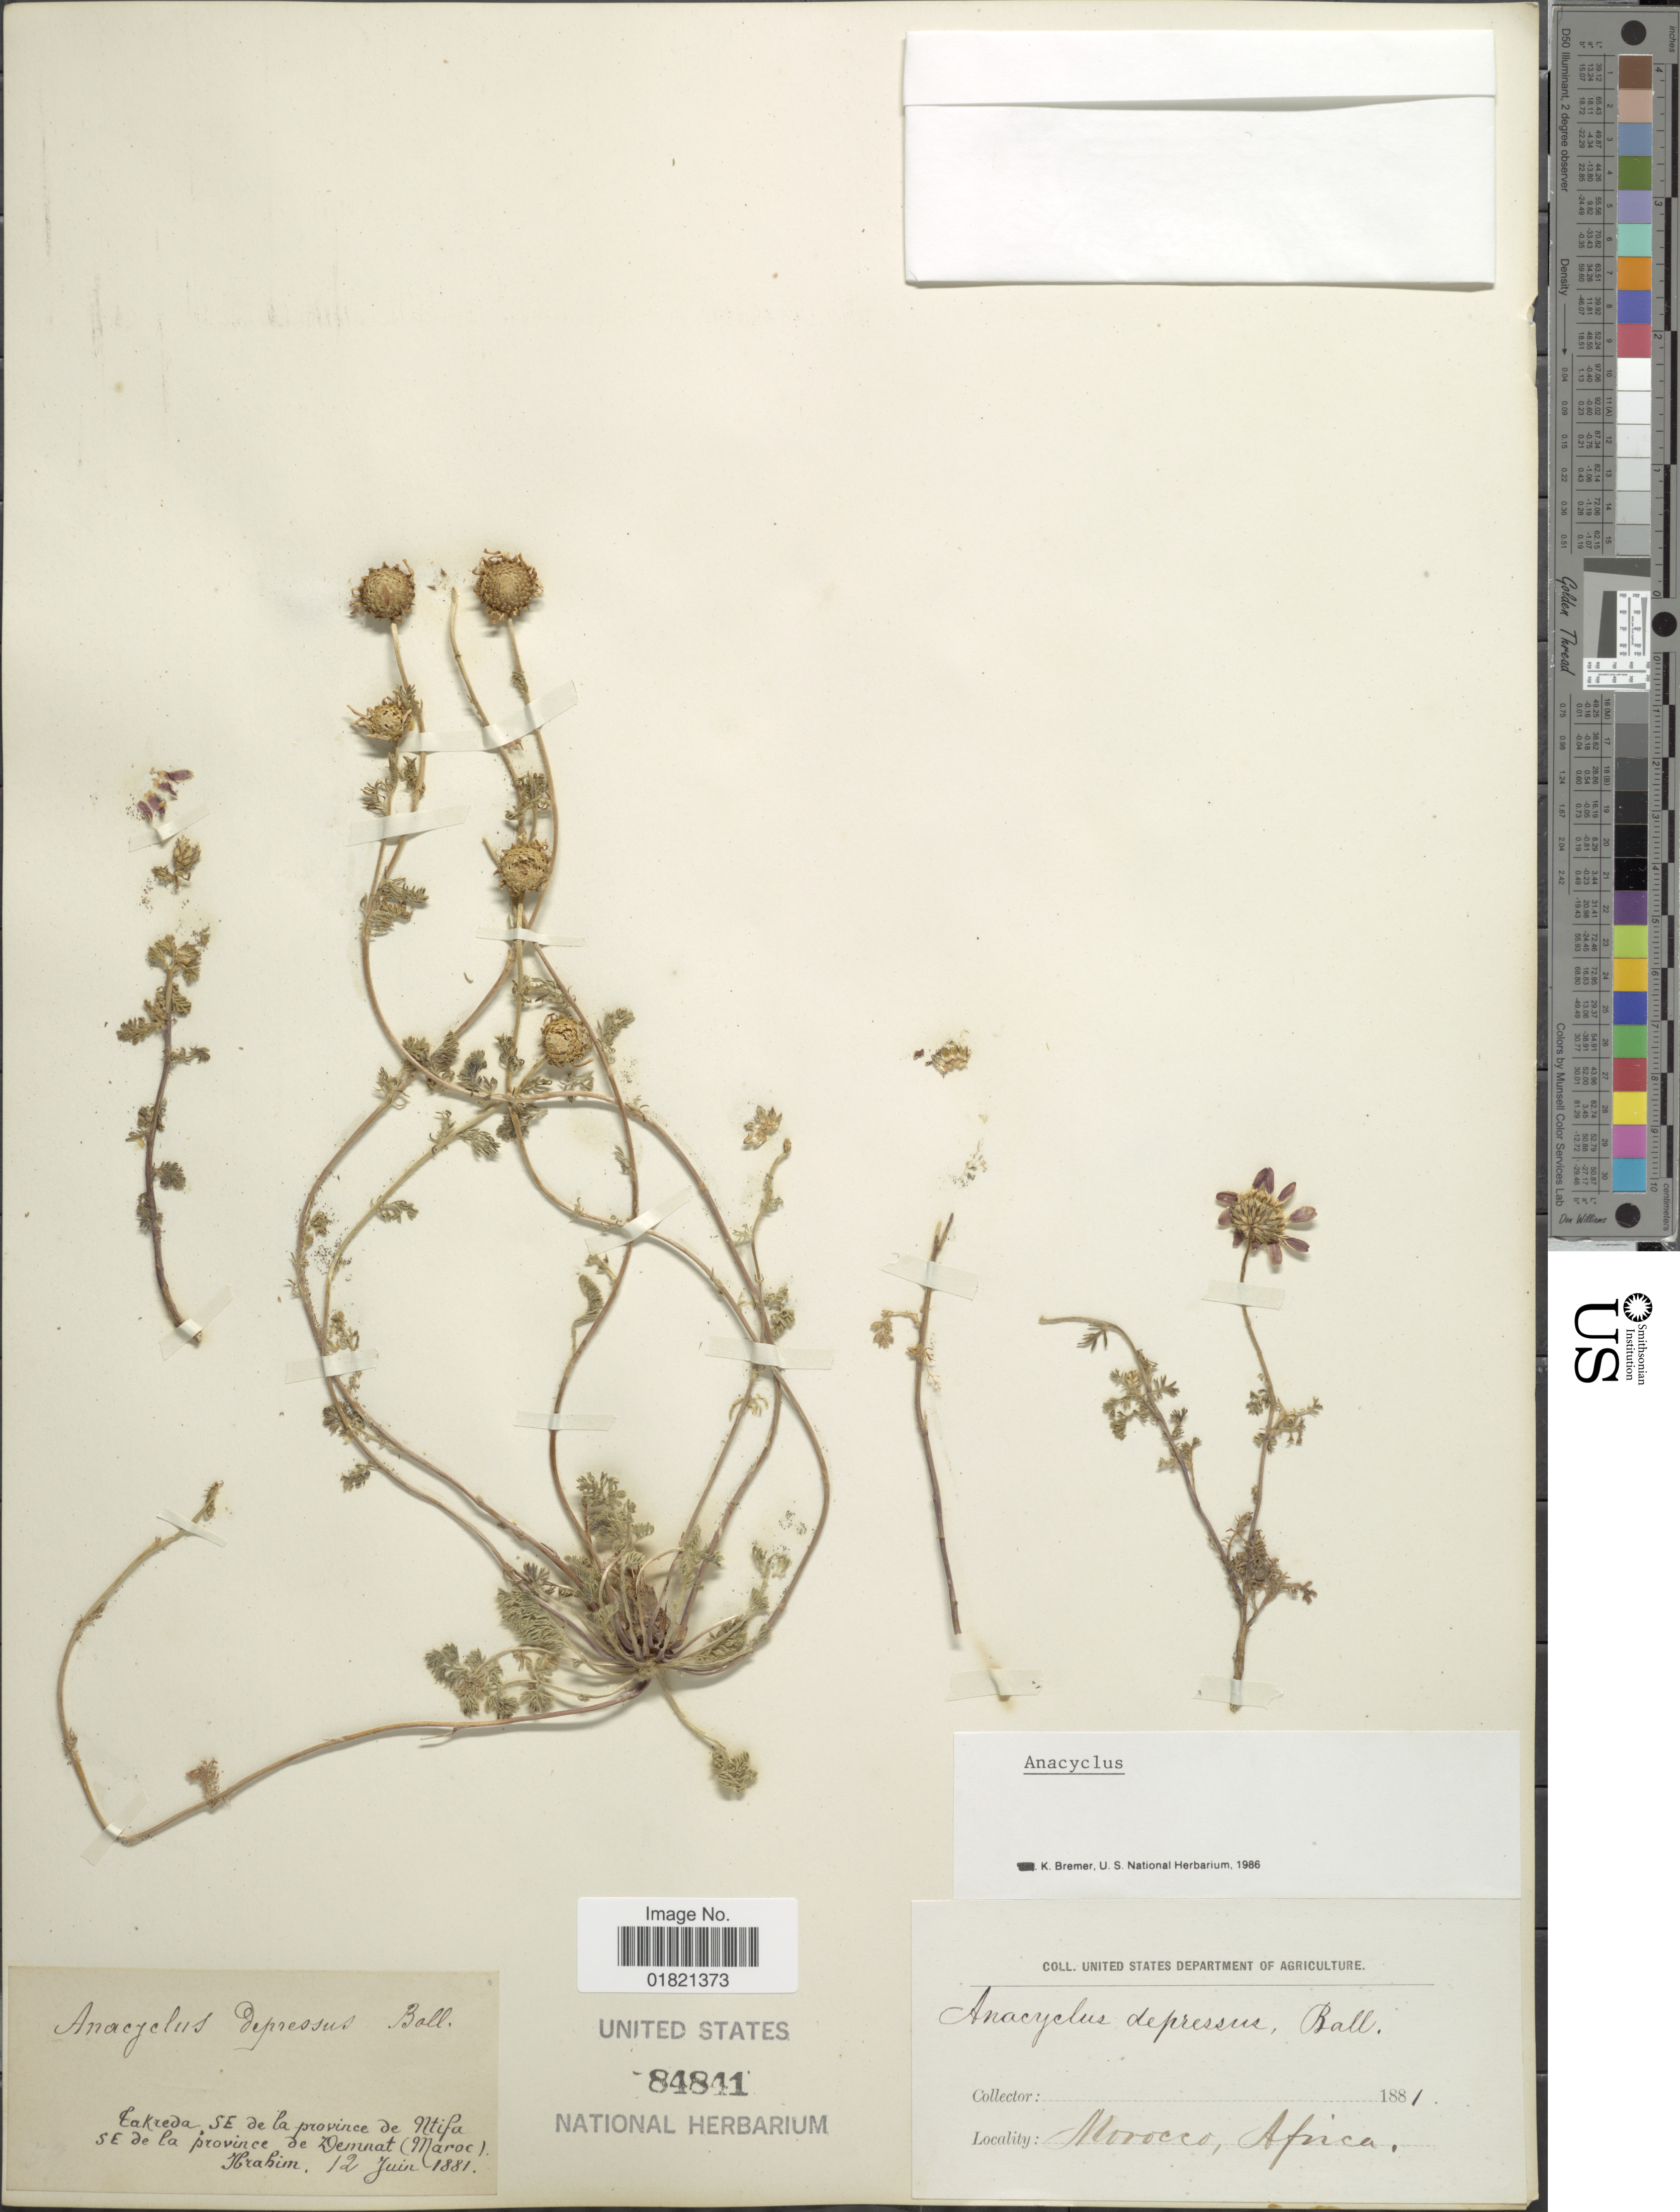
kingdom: Plantae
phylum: Tracheophyta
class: Magnoliopsida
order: Asterales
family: Asteraceae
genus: Anacyclus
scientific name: Anacyclus pyrethrum var. depressus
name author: (Ball) Maire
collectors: -. Ibrahim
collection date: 1881-06-12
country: Morocco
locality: Takreda, SE de la province de Ntifa SE de la province de Demnat.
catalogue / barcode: US 84841